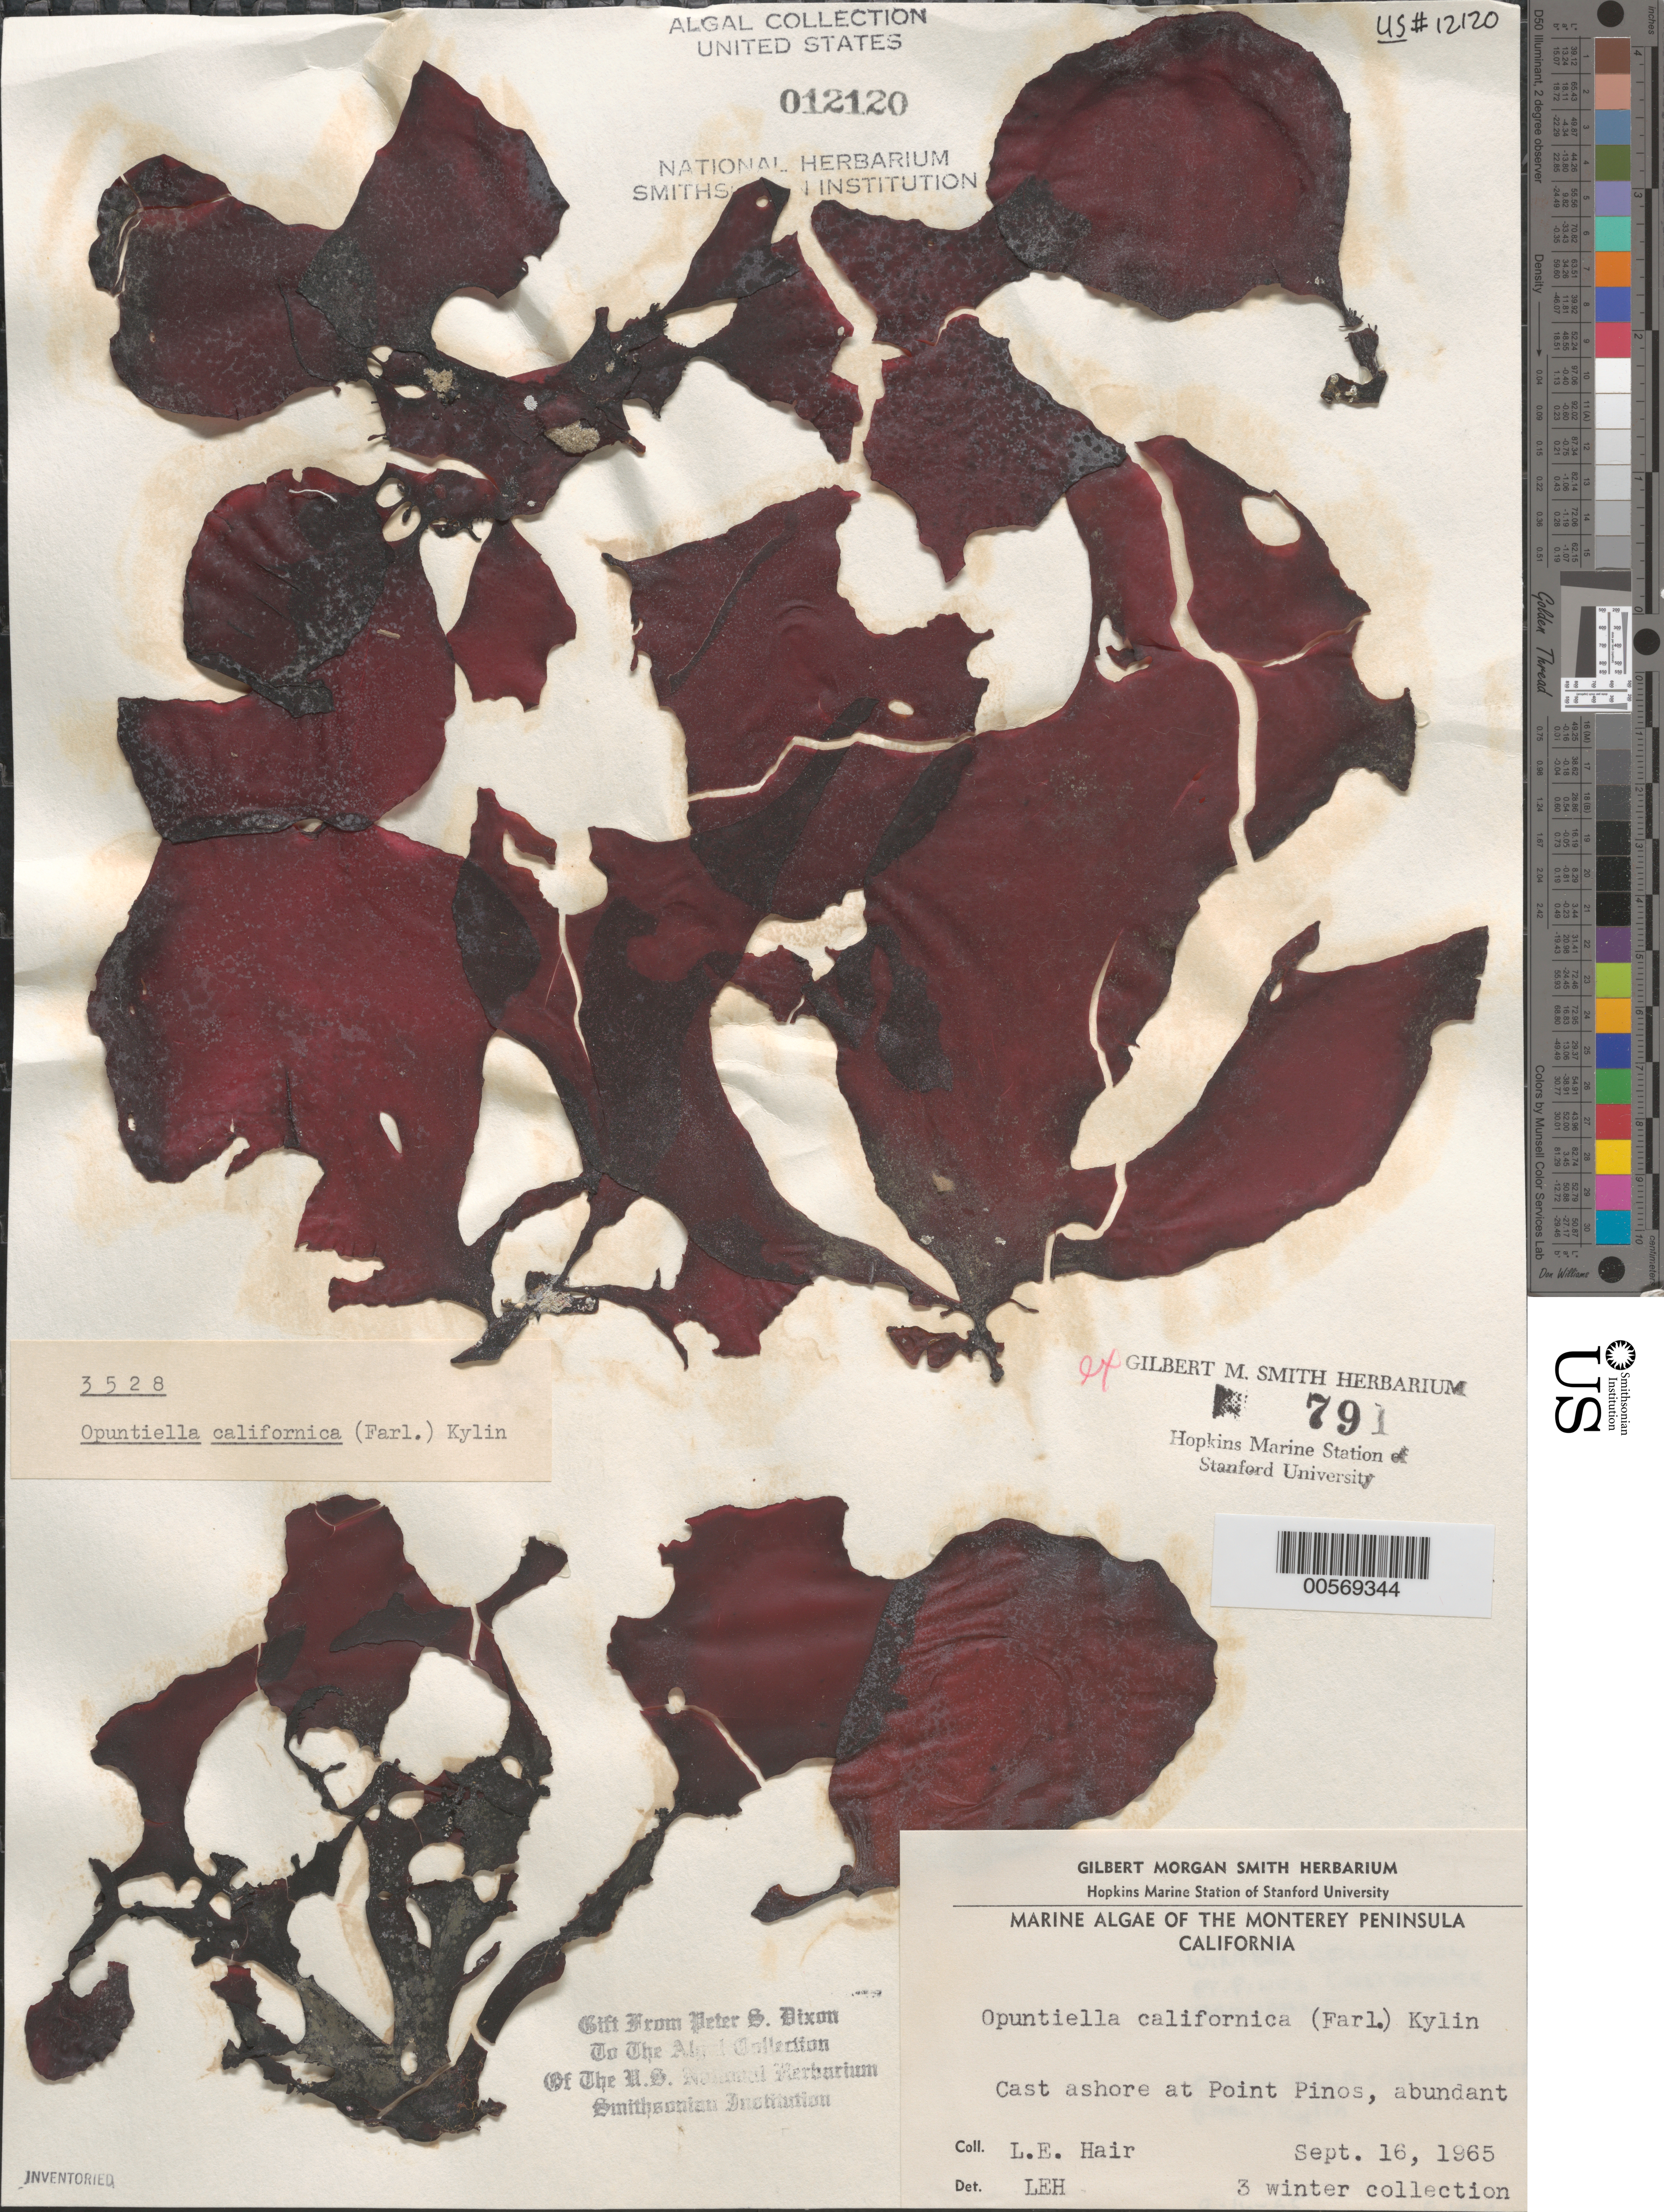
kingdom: Plantae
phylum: Rhodophyta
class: Florideophyceae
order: Gigartinales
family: Furcellariaceae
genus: Opuntiella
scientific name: Opuntiella californica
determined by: Hair, L. E.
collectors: L. Hair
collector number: LEH 3 & PSD 3528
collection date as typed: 16 Sep 1965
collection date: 1965-09-16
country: United States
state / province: California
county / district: Monterey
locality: Point Pinos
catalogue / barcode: US 12120